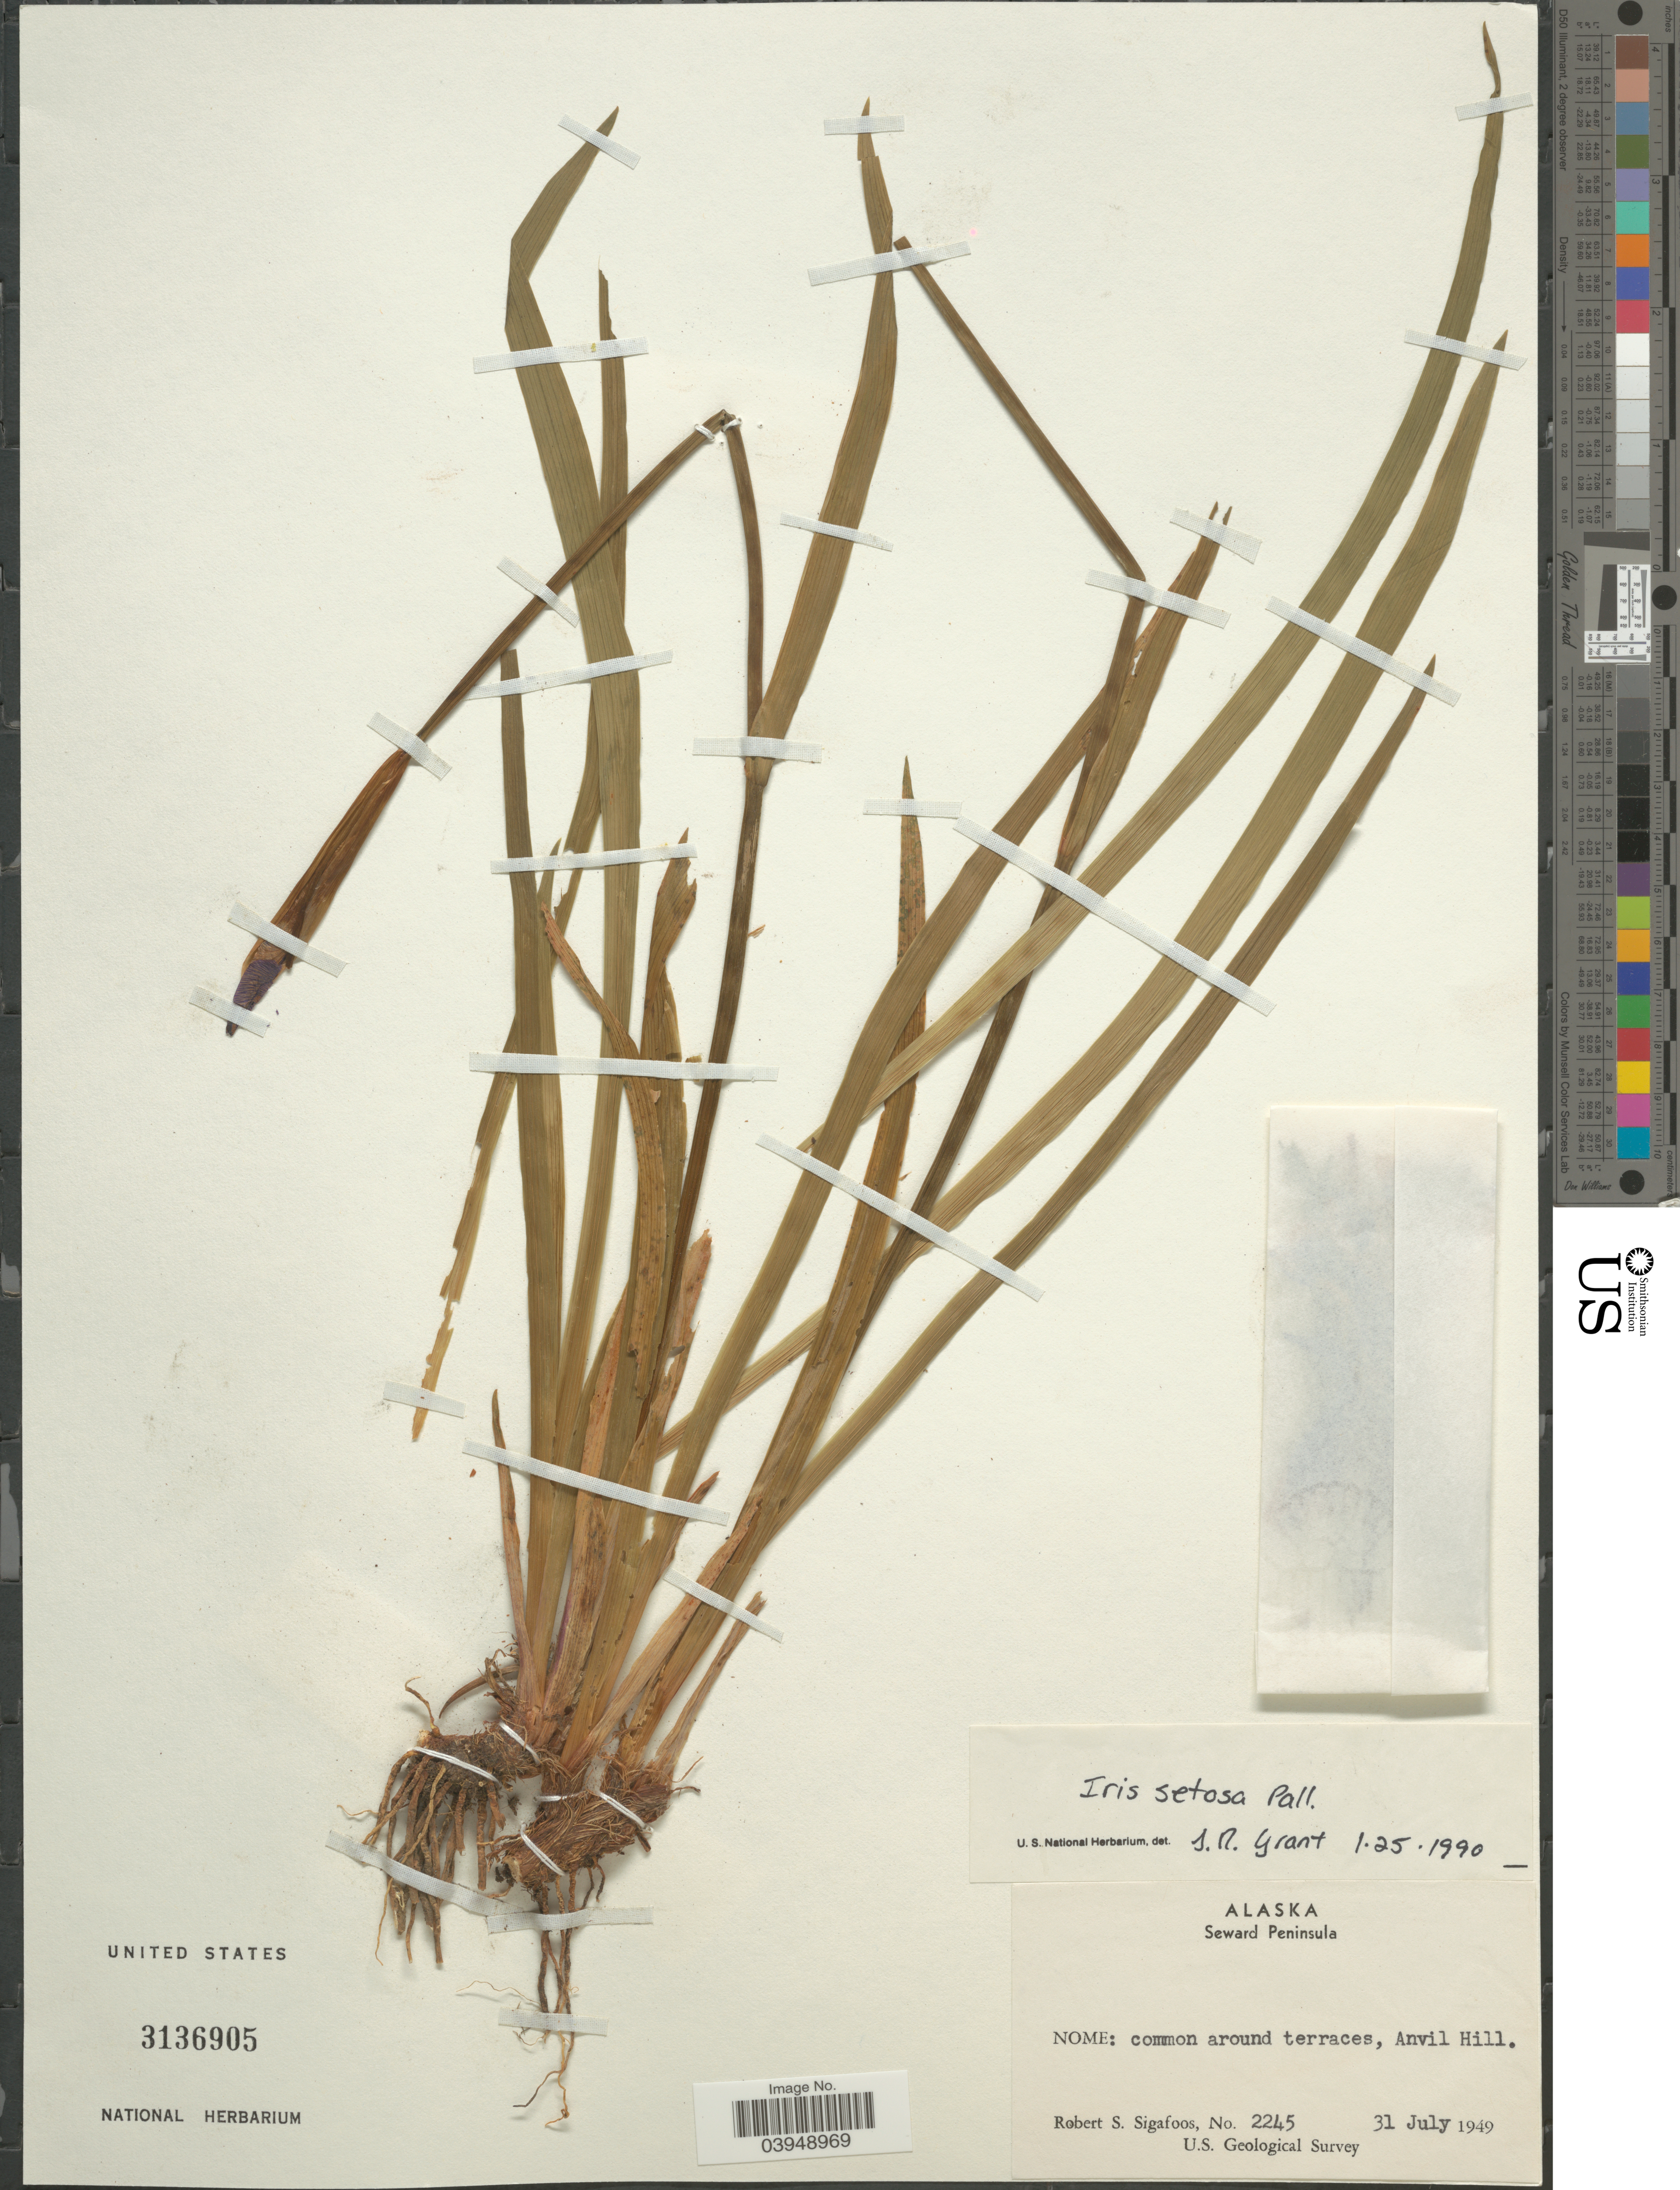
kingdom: Plantae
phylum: Tracheophyta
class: Liliopsida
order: Asparagales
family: Iridaceae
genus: Iris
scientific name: Iris setosa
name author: Pall. ex Link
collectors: R. Sigafoos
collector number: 2245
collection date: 1949-07-31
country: United States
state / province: Alaska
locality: Seward Peninsula. Nome: common around terraces, Anvil Hill.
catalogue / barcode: US 3136905